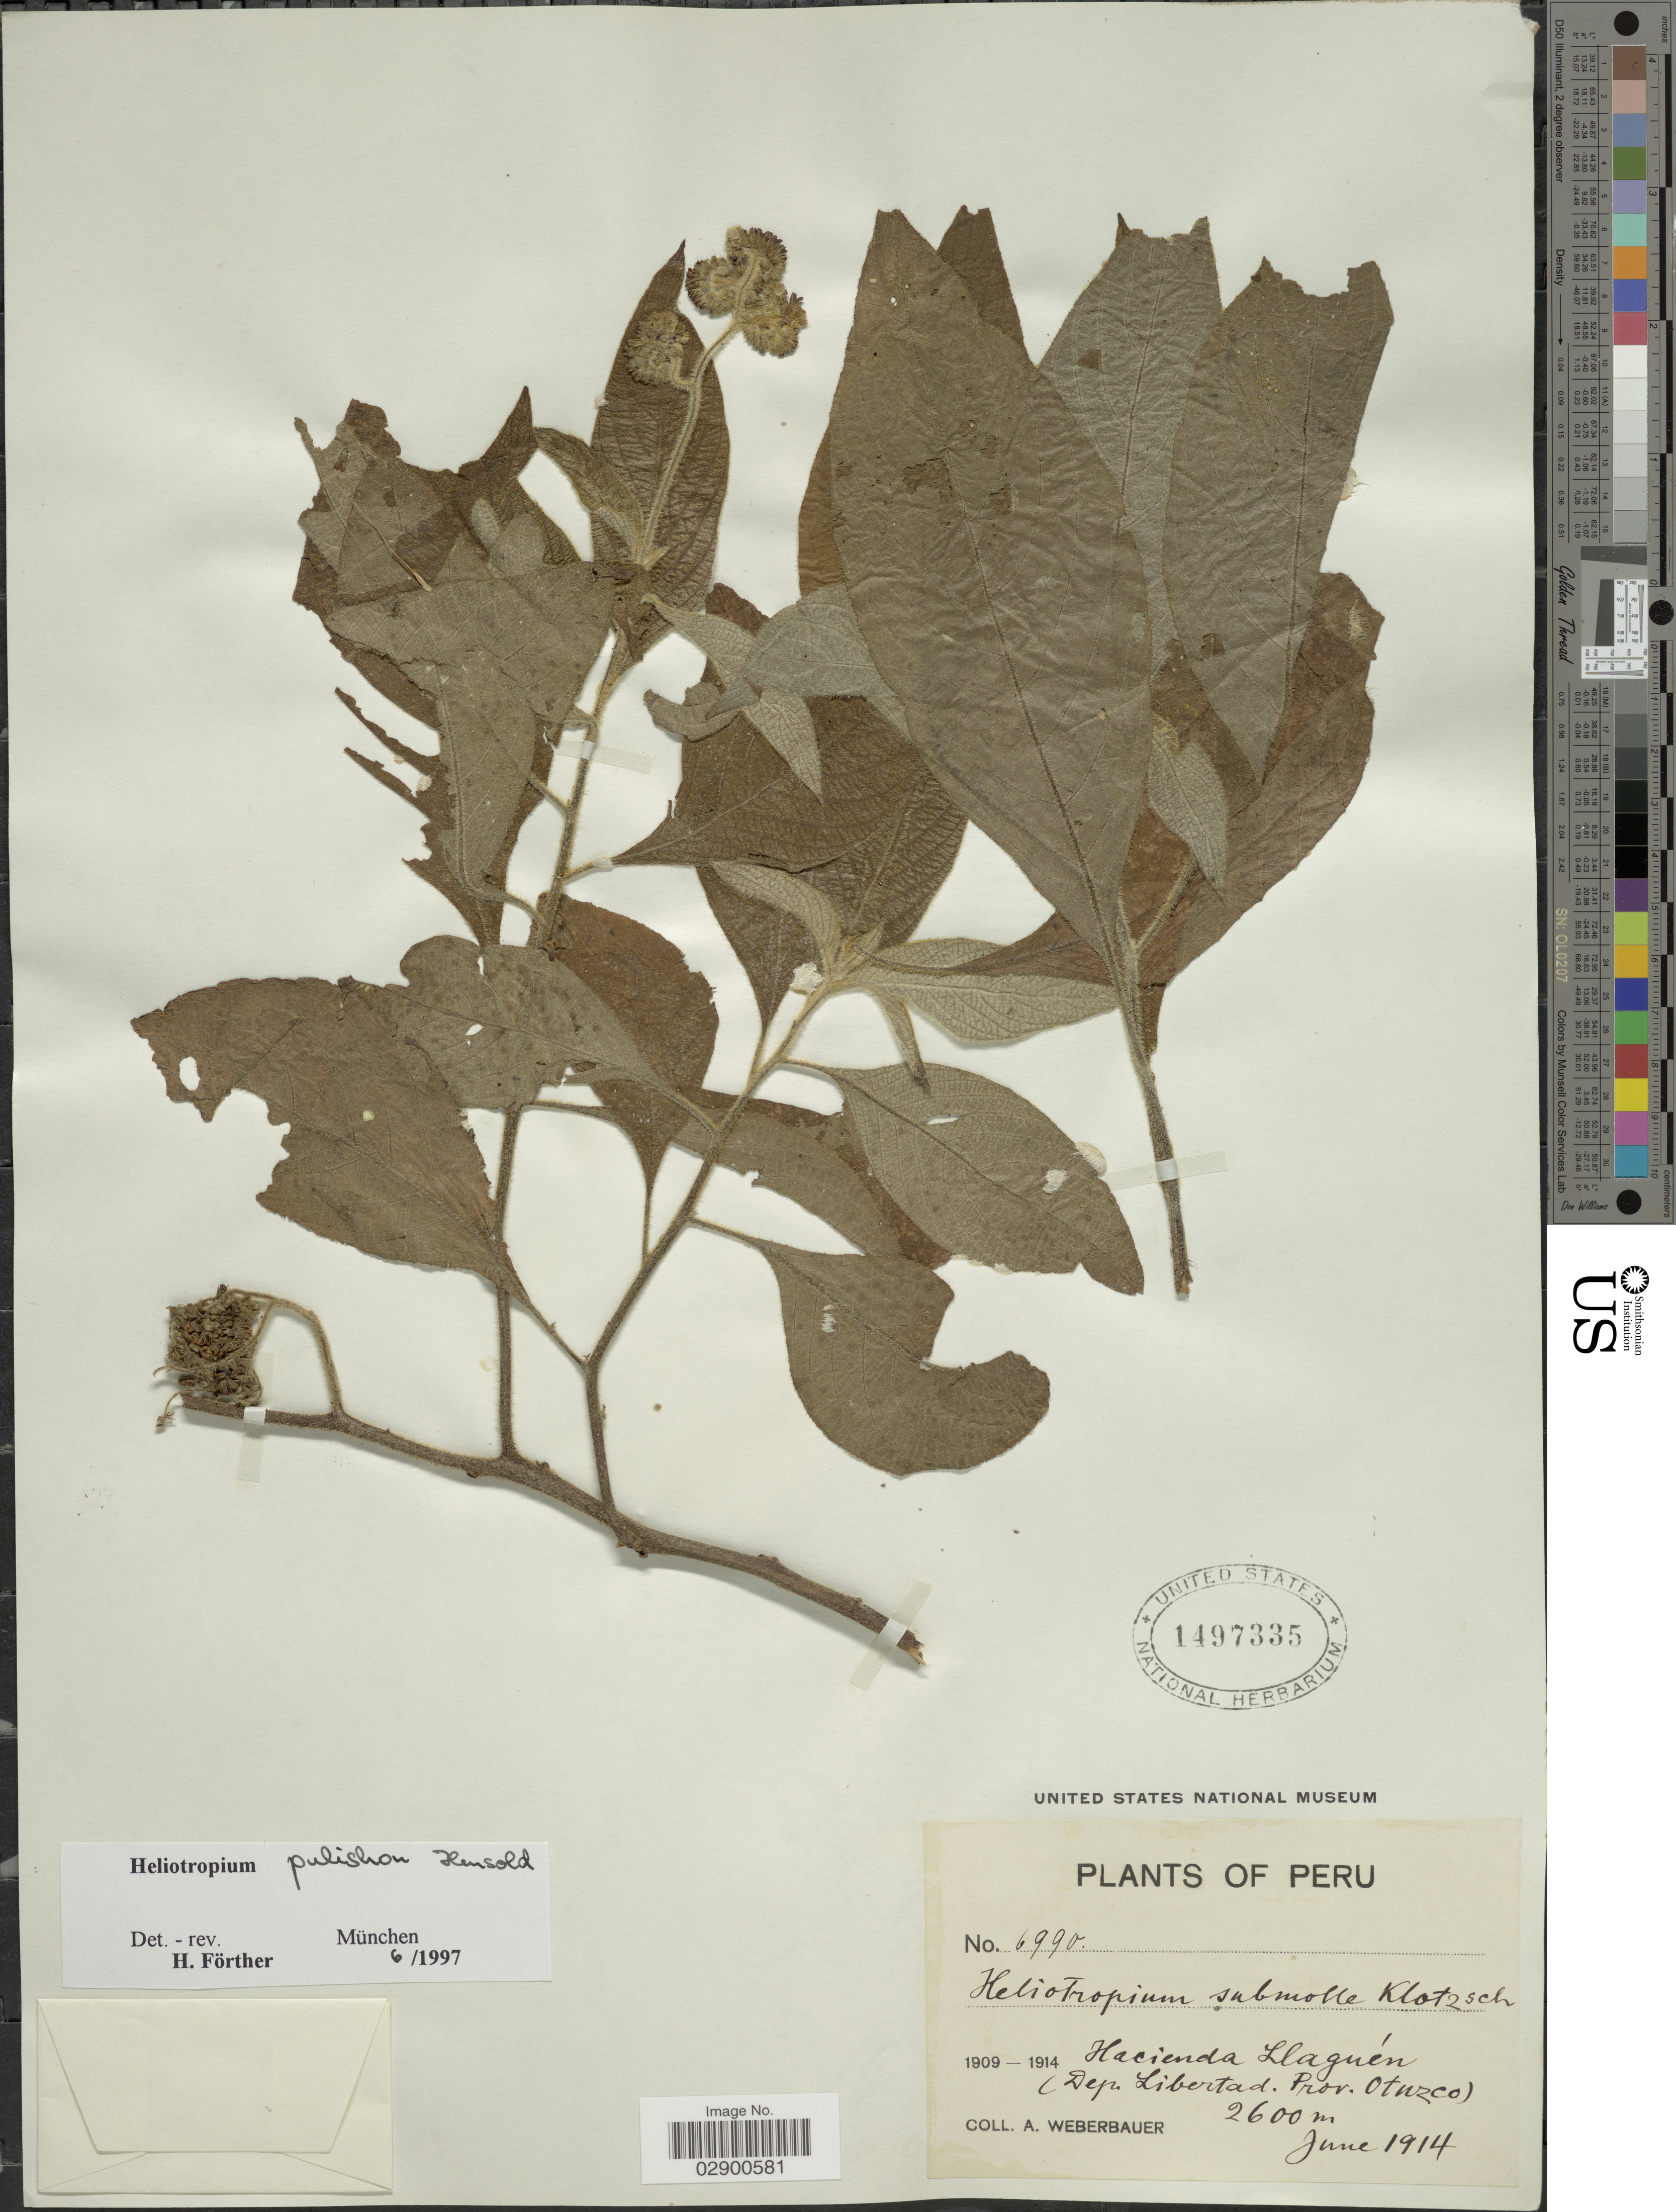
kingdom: Plantae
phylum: Tracheophyta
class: Magnoliopsida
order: Boraginales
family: Heliotropiaceae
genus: Heliotropium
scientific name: Heliotropium submolle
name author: Klotzsch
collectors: A. Weberbauer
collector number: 6990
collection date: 1914-06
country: Peru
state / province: La Libertad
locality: Hacienda Llaguén (Dep. Libertad. Prov. Otuzco).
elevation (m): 2600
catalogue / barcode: US 1497335